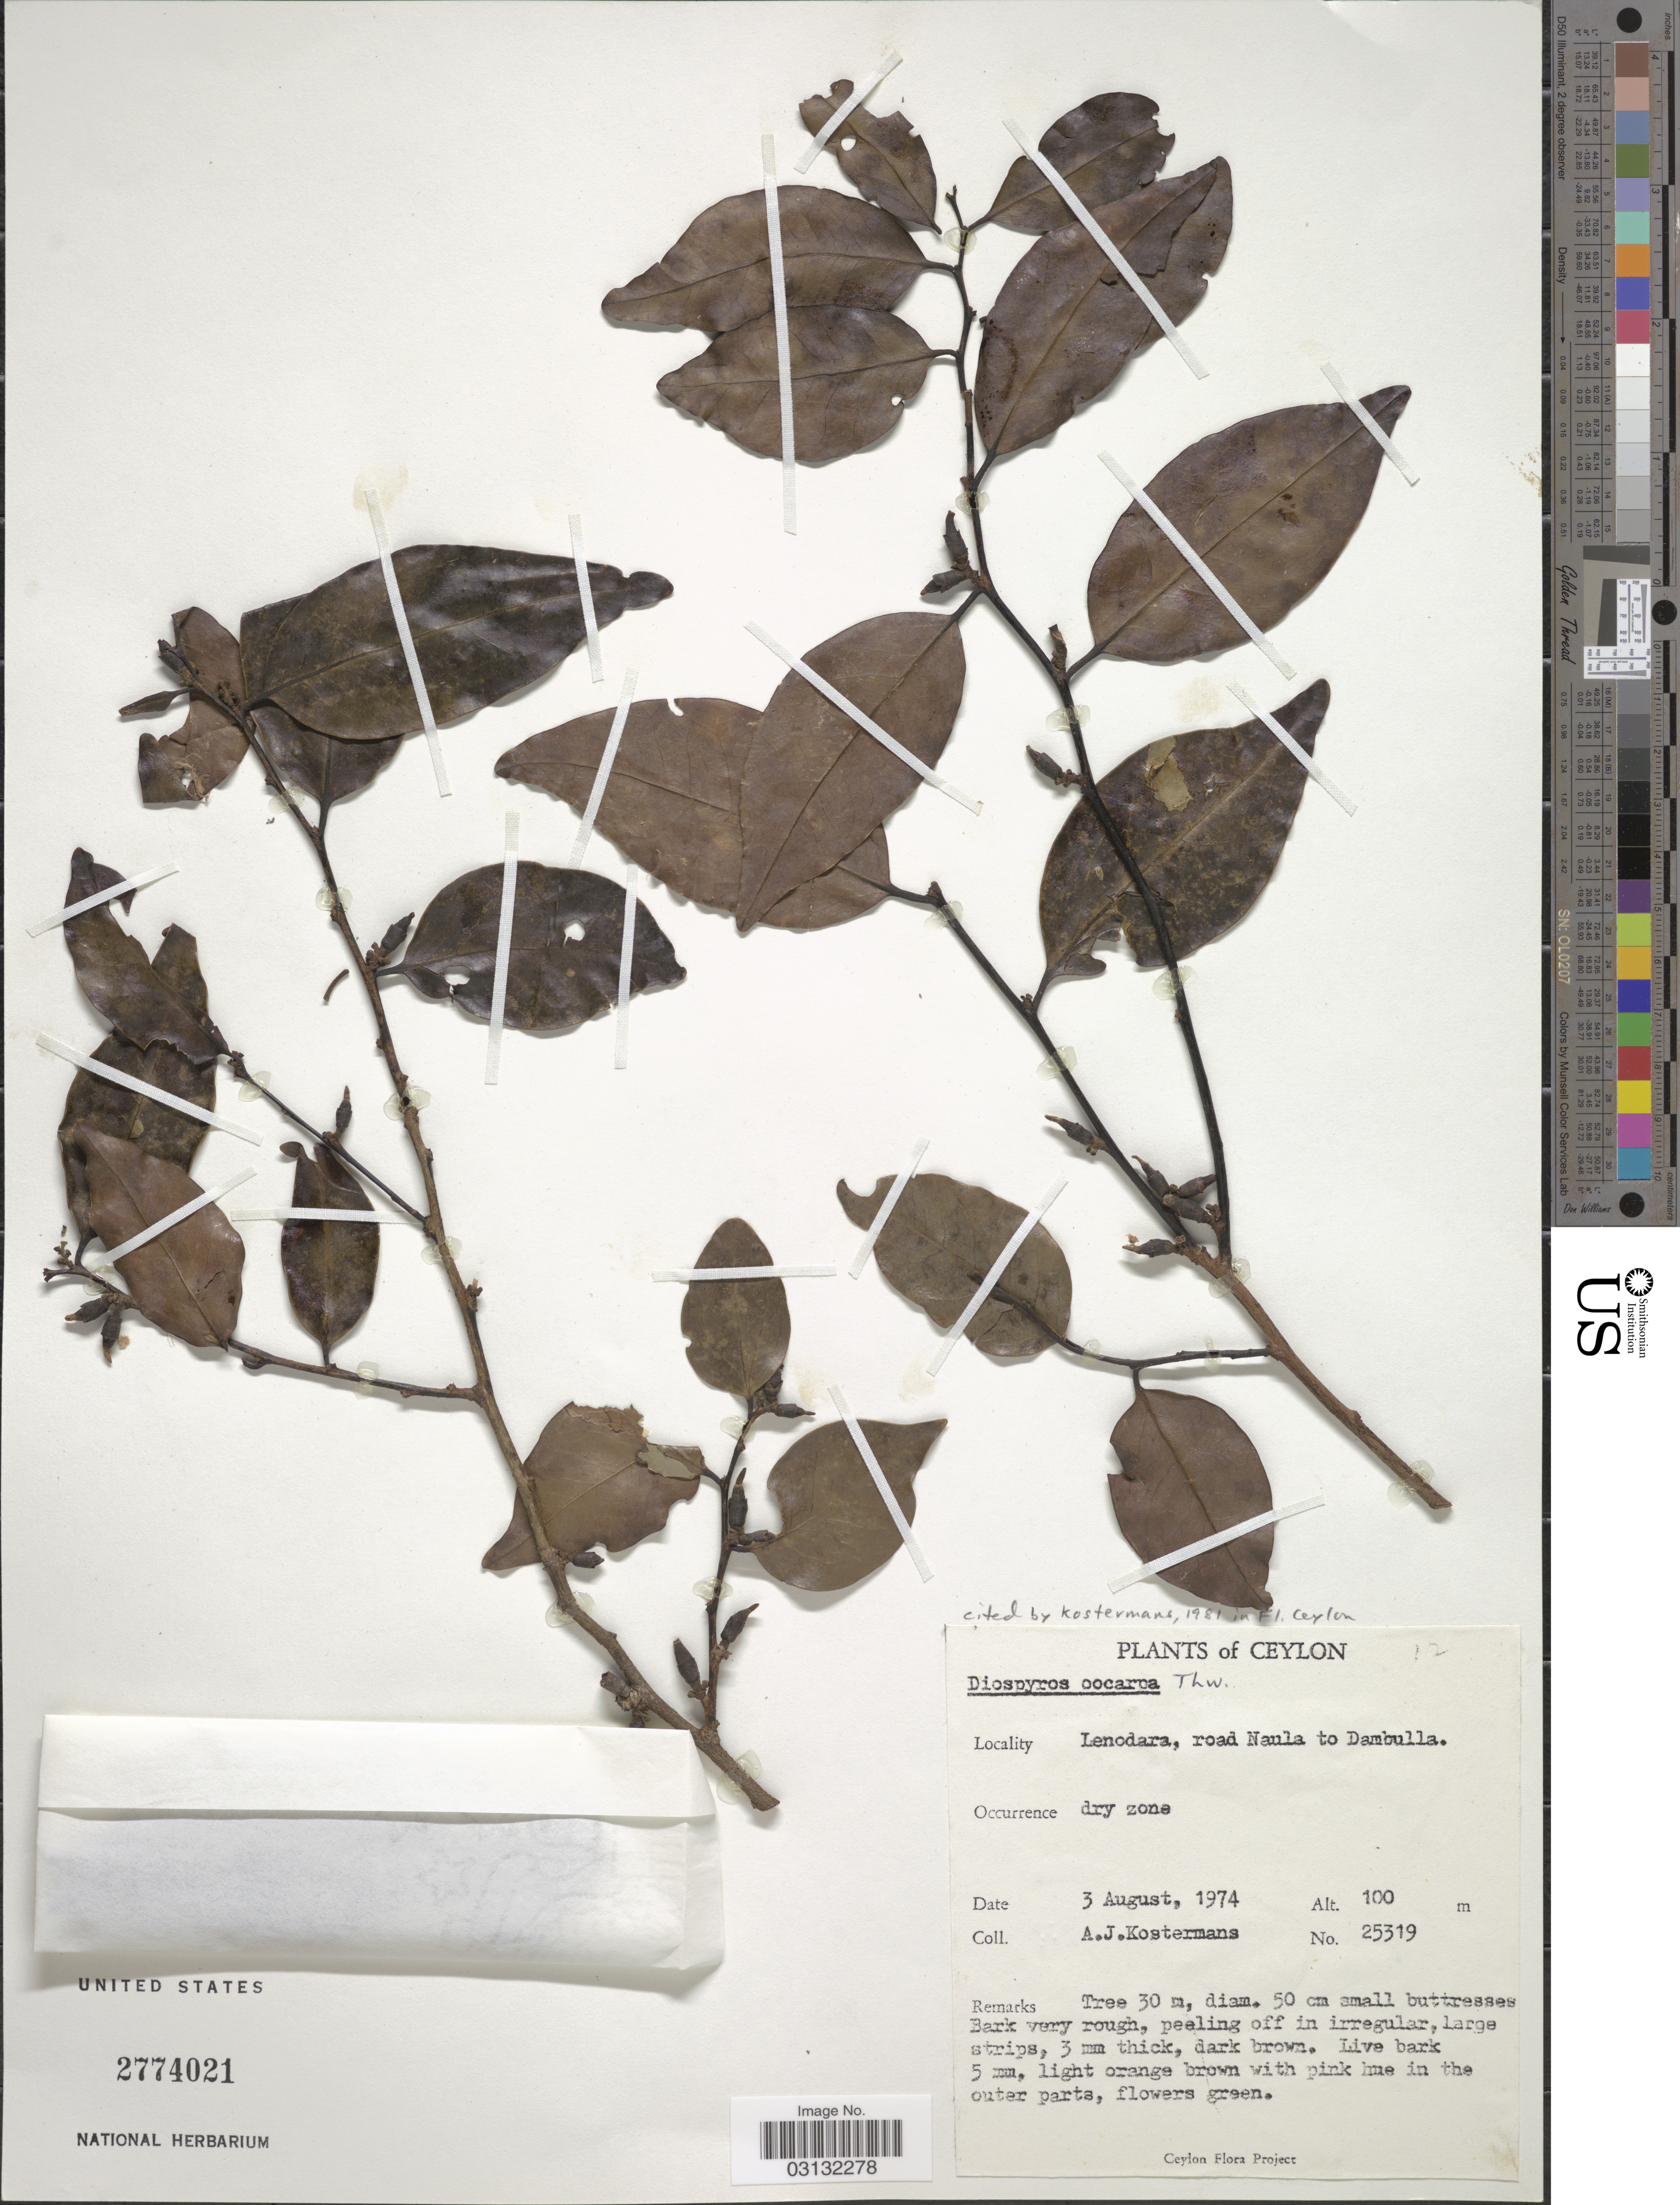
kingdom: Plantae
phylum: Tracheophyta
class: Magnoliopsida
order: Ericales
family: Ebenaceae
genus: Diospyros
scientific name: Diospyros oocarpa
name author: Thwaites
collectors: A. J. G. Kostermans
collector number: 25319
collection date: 1974-08-03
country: Sri Lanka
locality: Ceylon. Lenodara, road Naula to Dambulla.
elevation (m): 100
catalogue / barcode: US 2774021